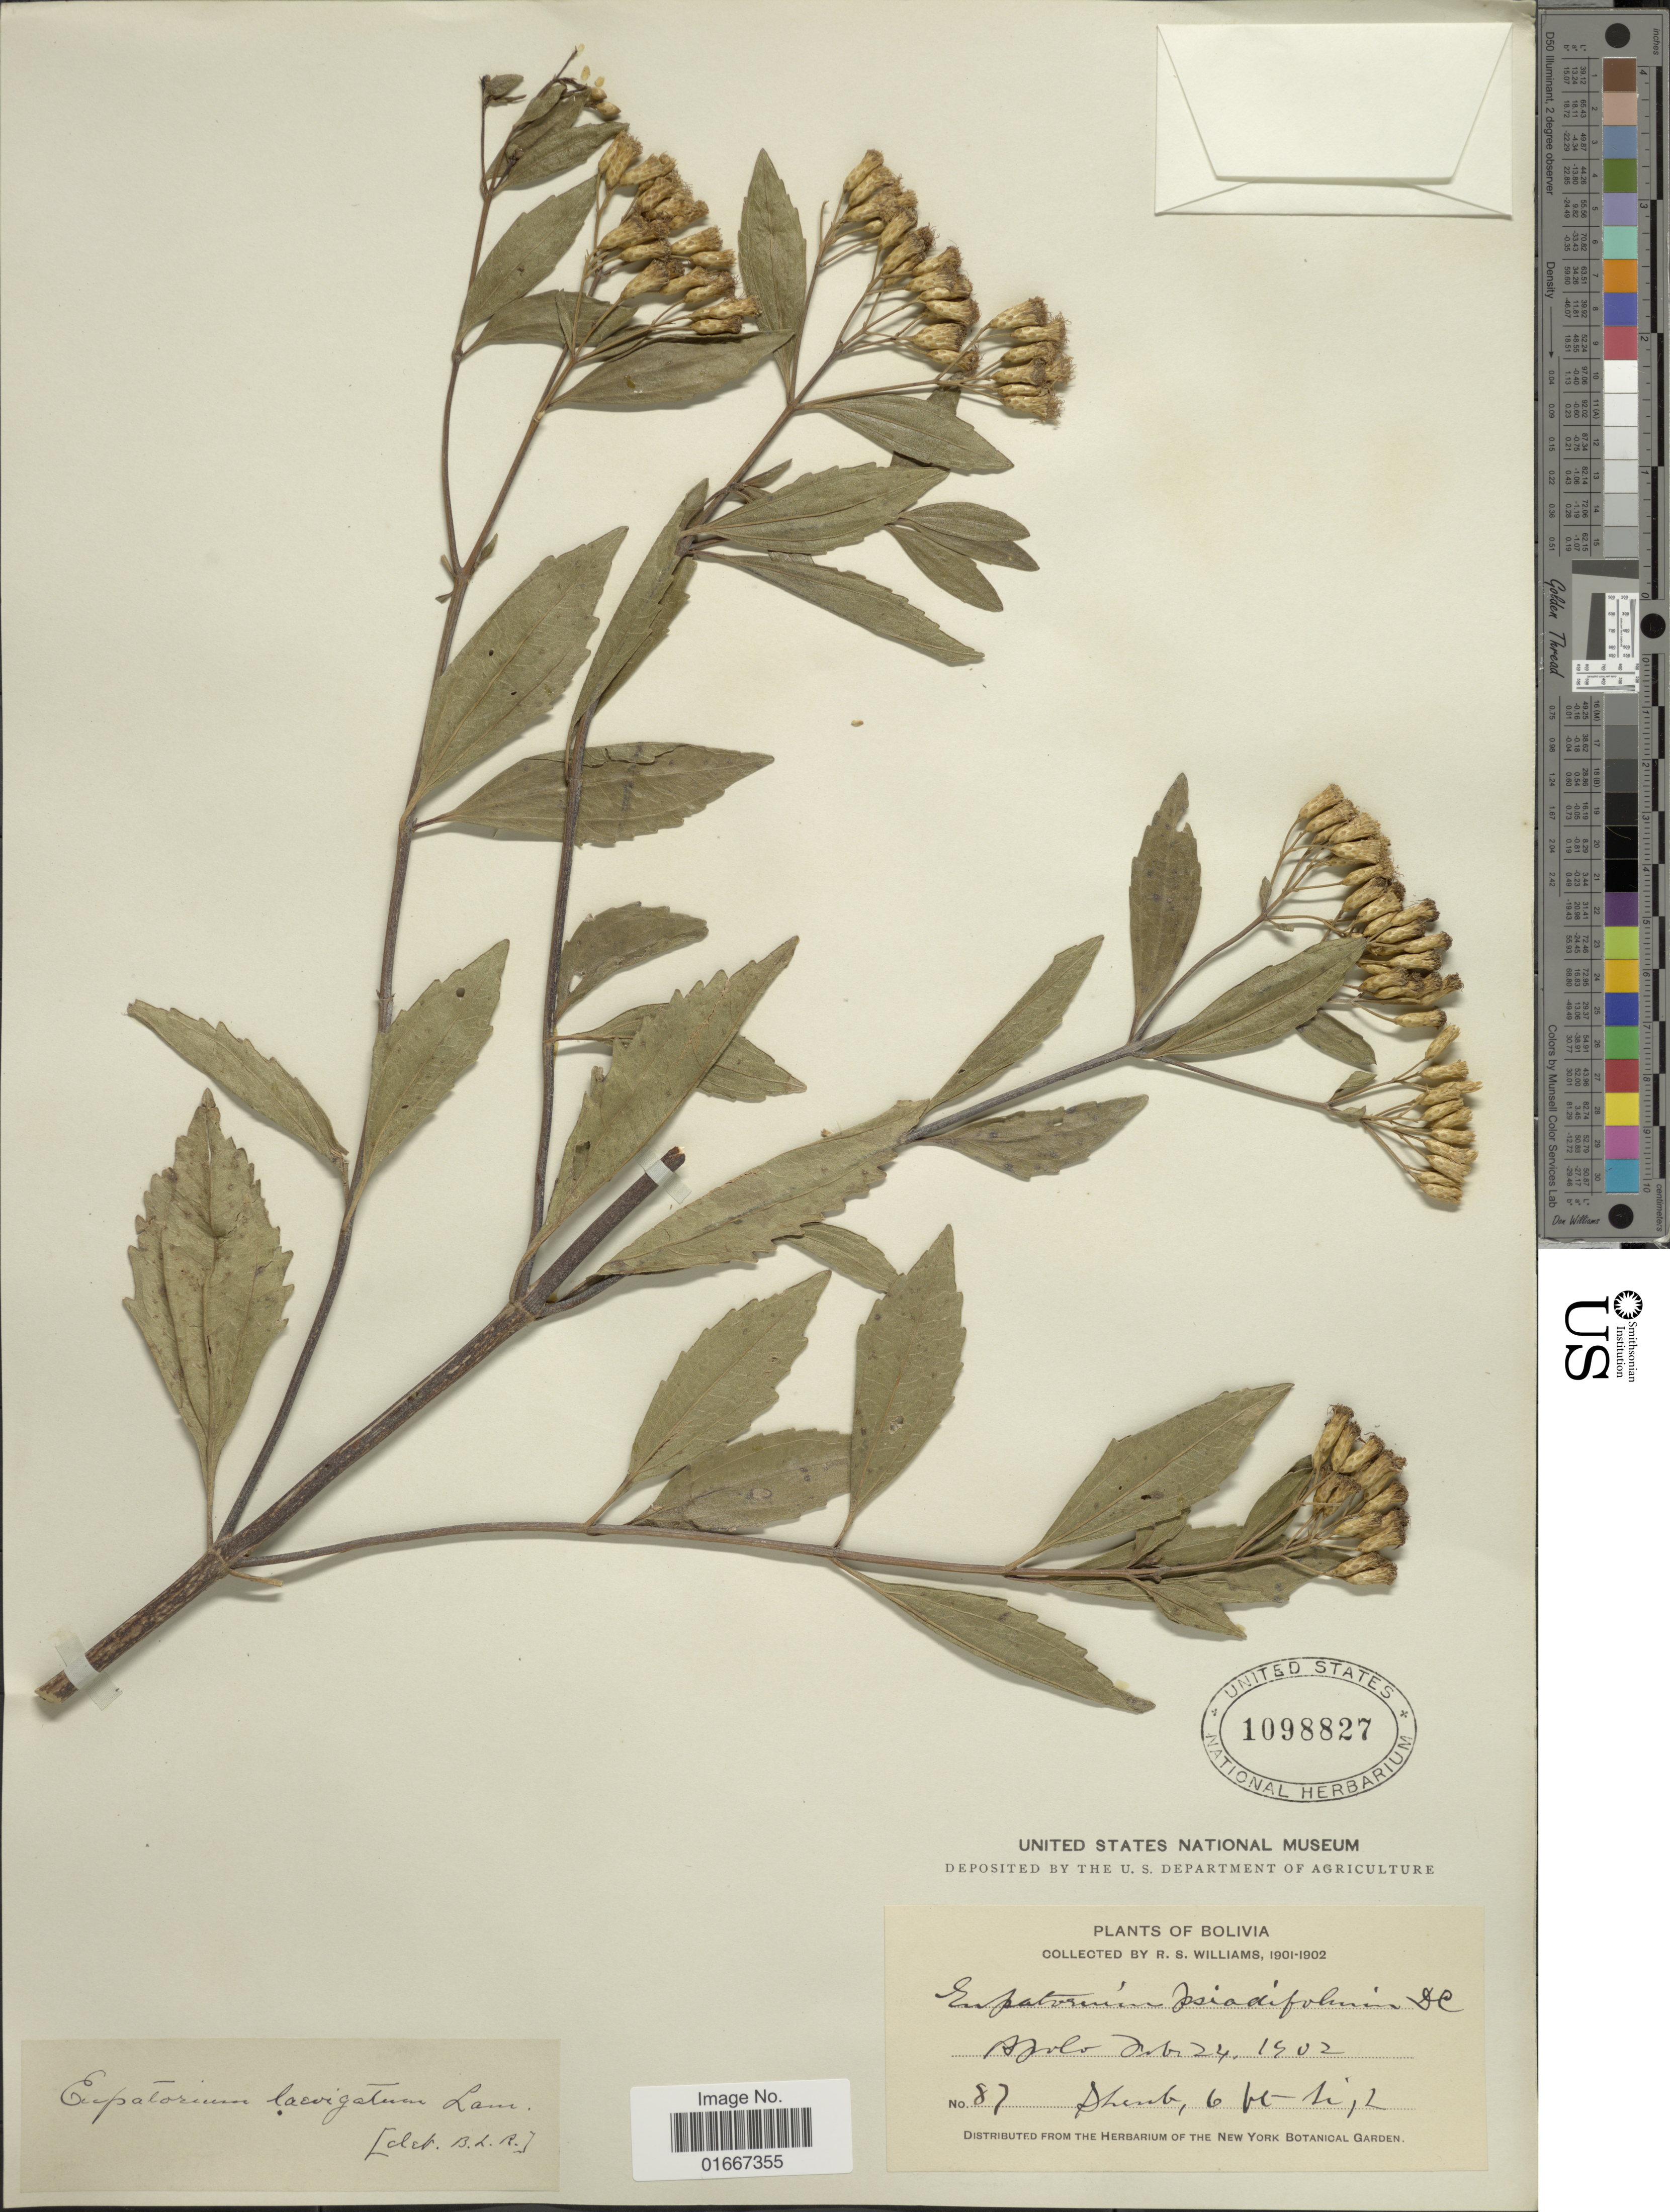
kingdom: Plantae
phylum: Tracheophyta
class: Magnoliopsida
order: Asterales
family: Asteraceae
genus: Chromolaena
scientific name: Chromolaena laevigata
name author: (Lam.) R.M. King & H. Rob.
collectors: R. S. Williams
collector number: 87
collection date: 1902-02-24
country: Bolivia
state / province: La Paz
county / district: Franz Tamayo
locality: Apolo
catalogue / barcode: US 1098827